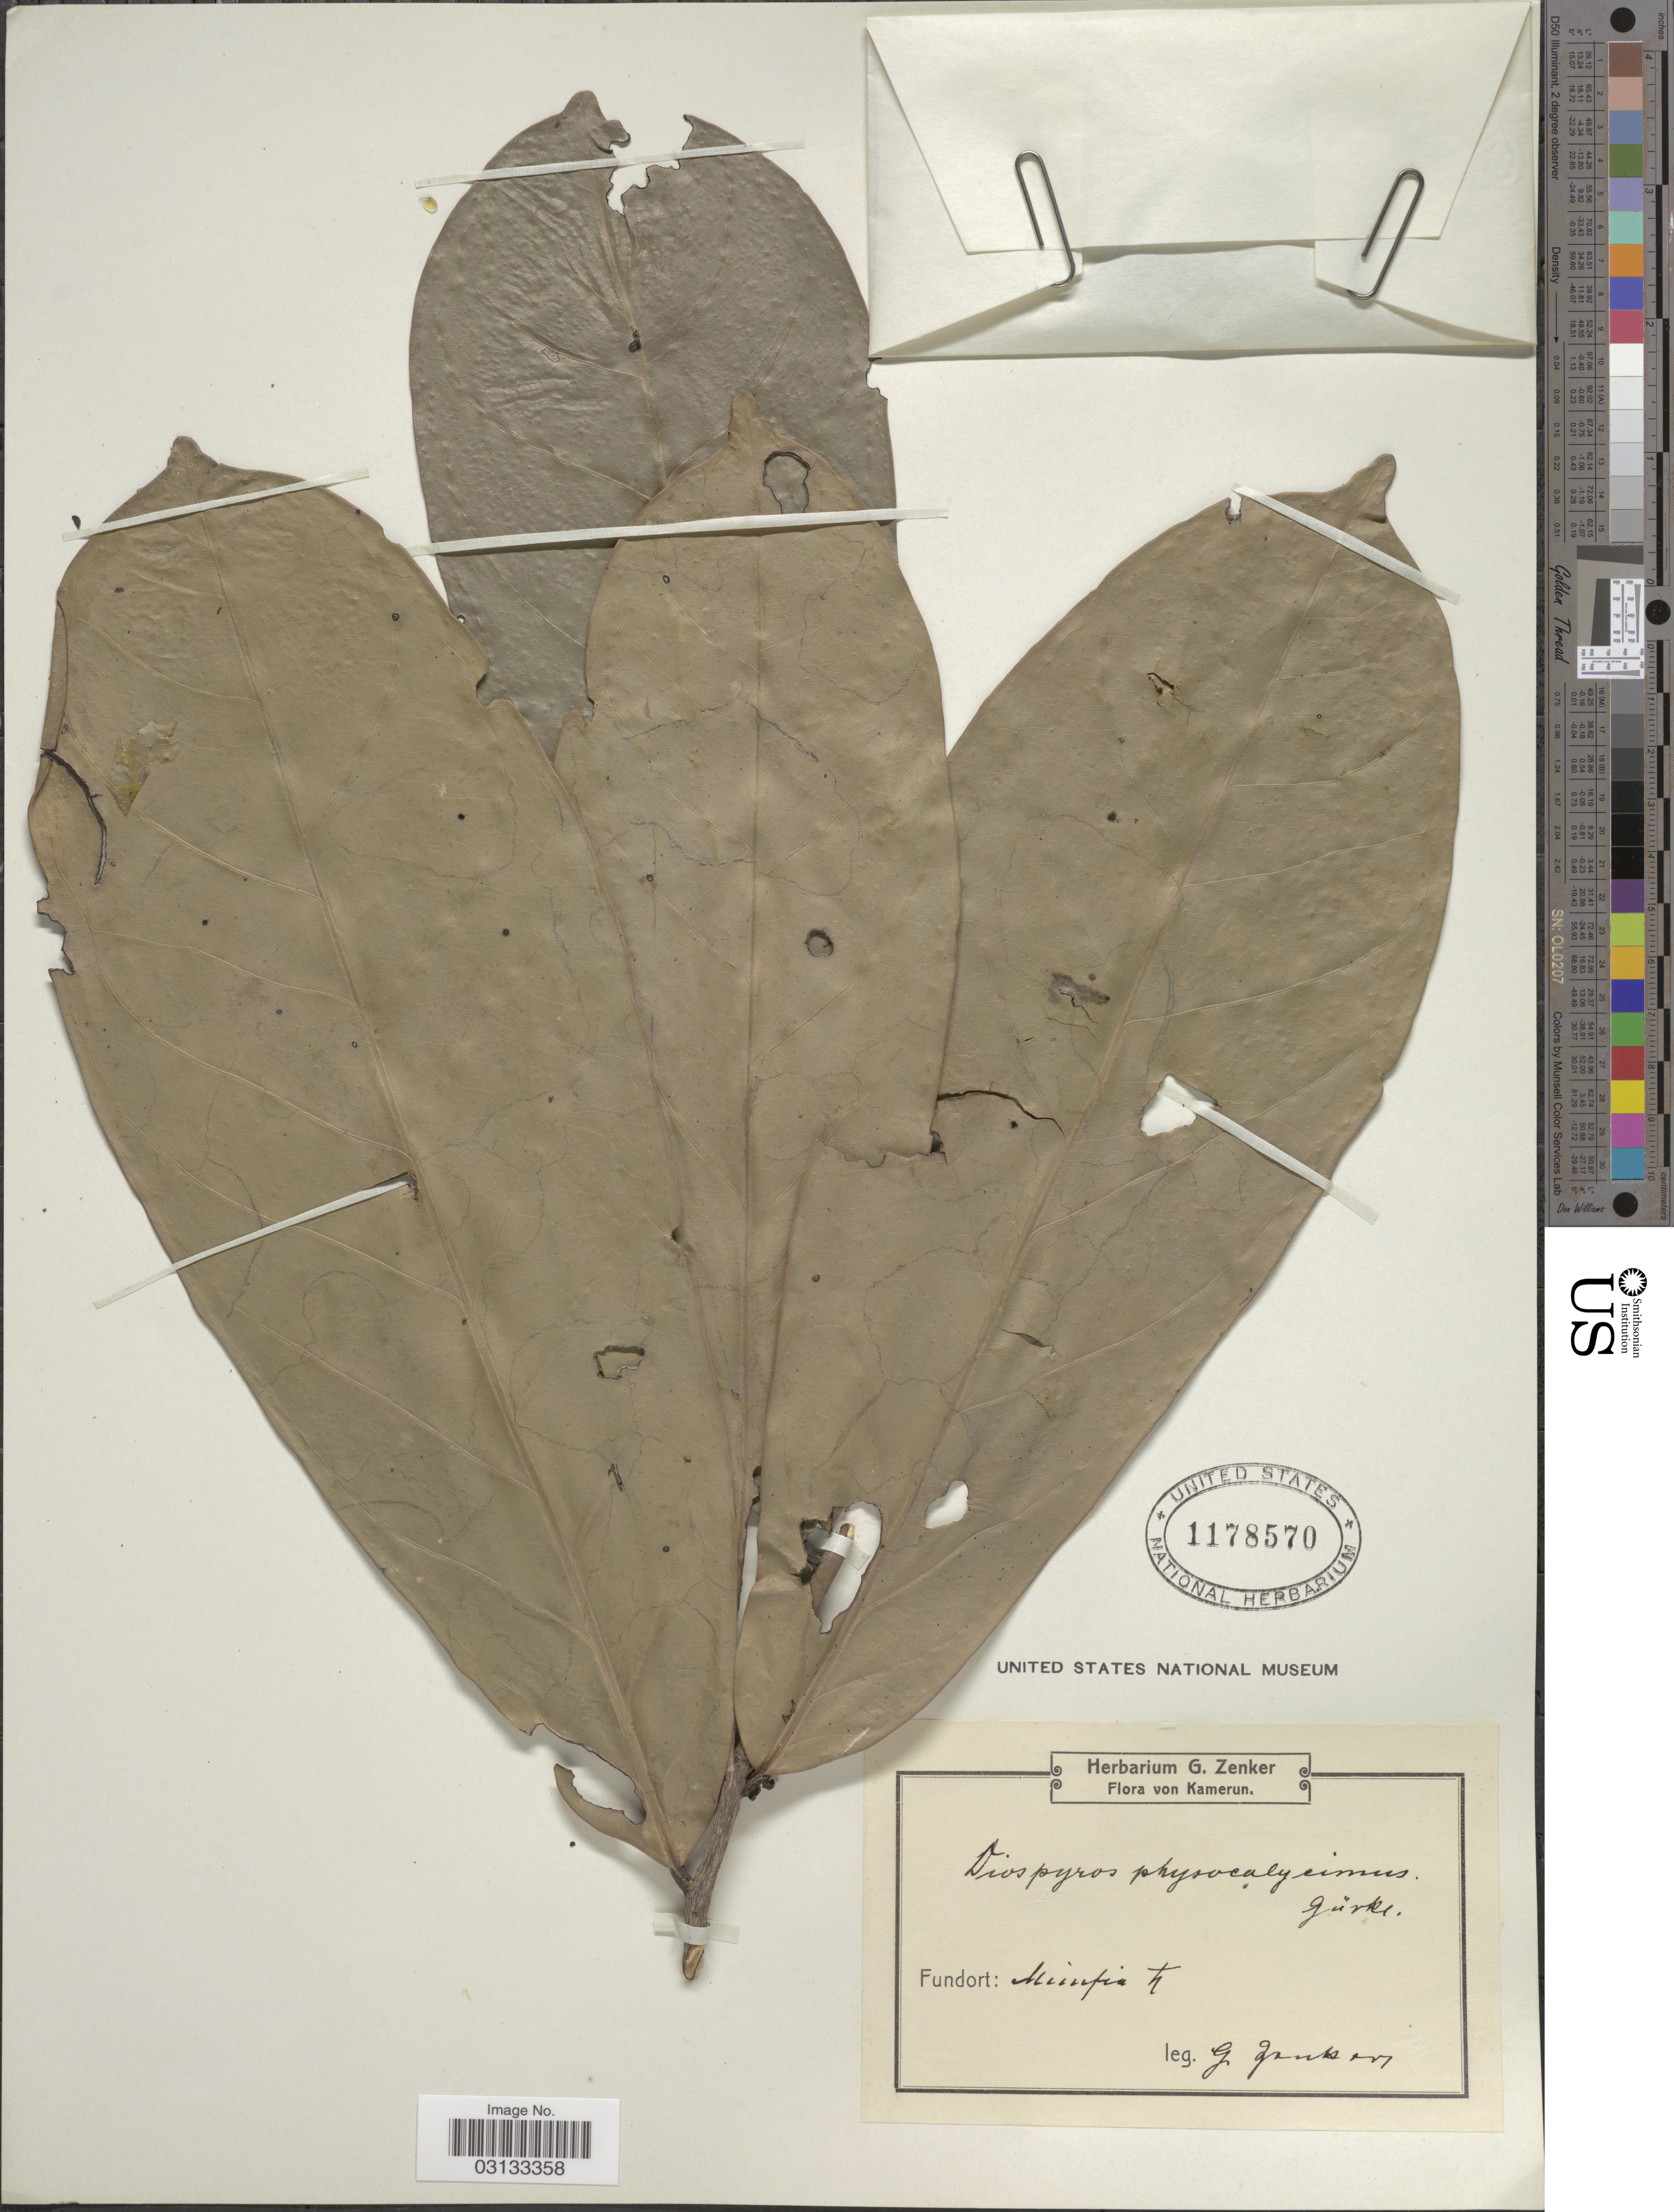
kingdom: Plantae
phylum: Tracheophyta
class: Magnoliopsida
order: Ericales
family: Ebenaceae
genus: Diospyros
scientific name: Diospyros physocalycina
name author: Gürke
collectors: G. A. Zenker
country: Cameroon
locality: Mimfia.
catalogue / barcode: US 1178570